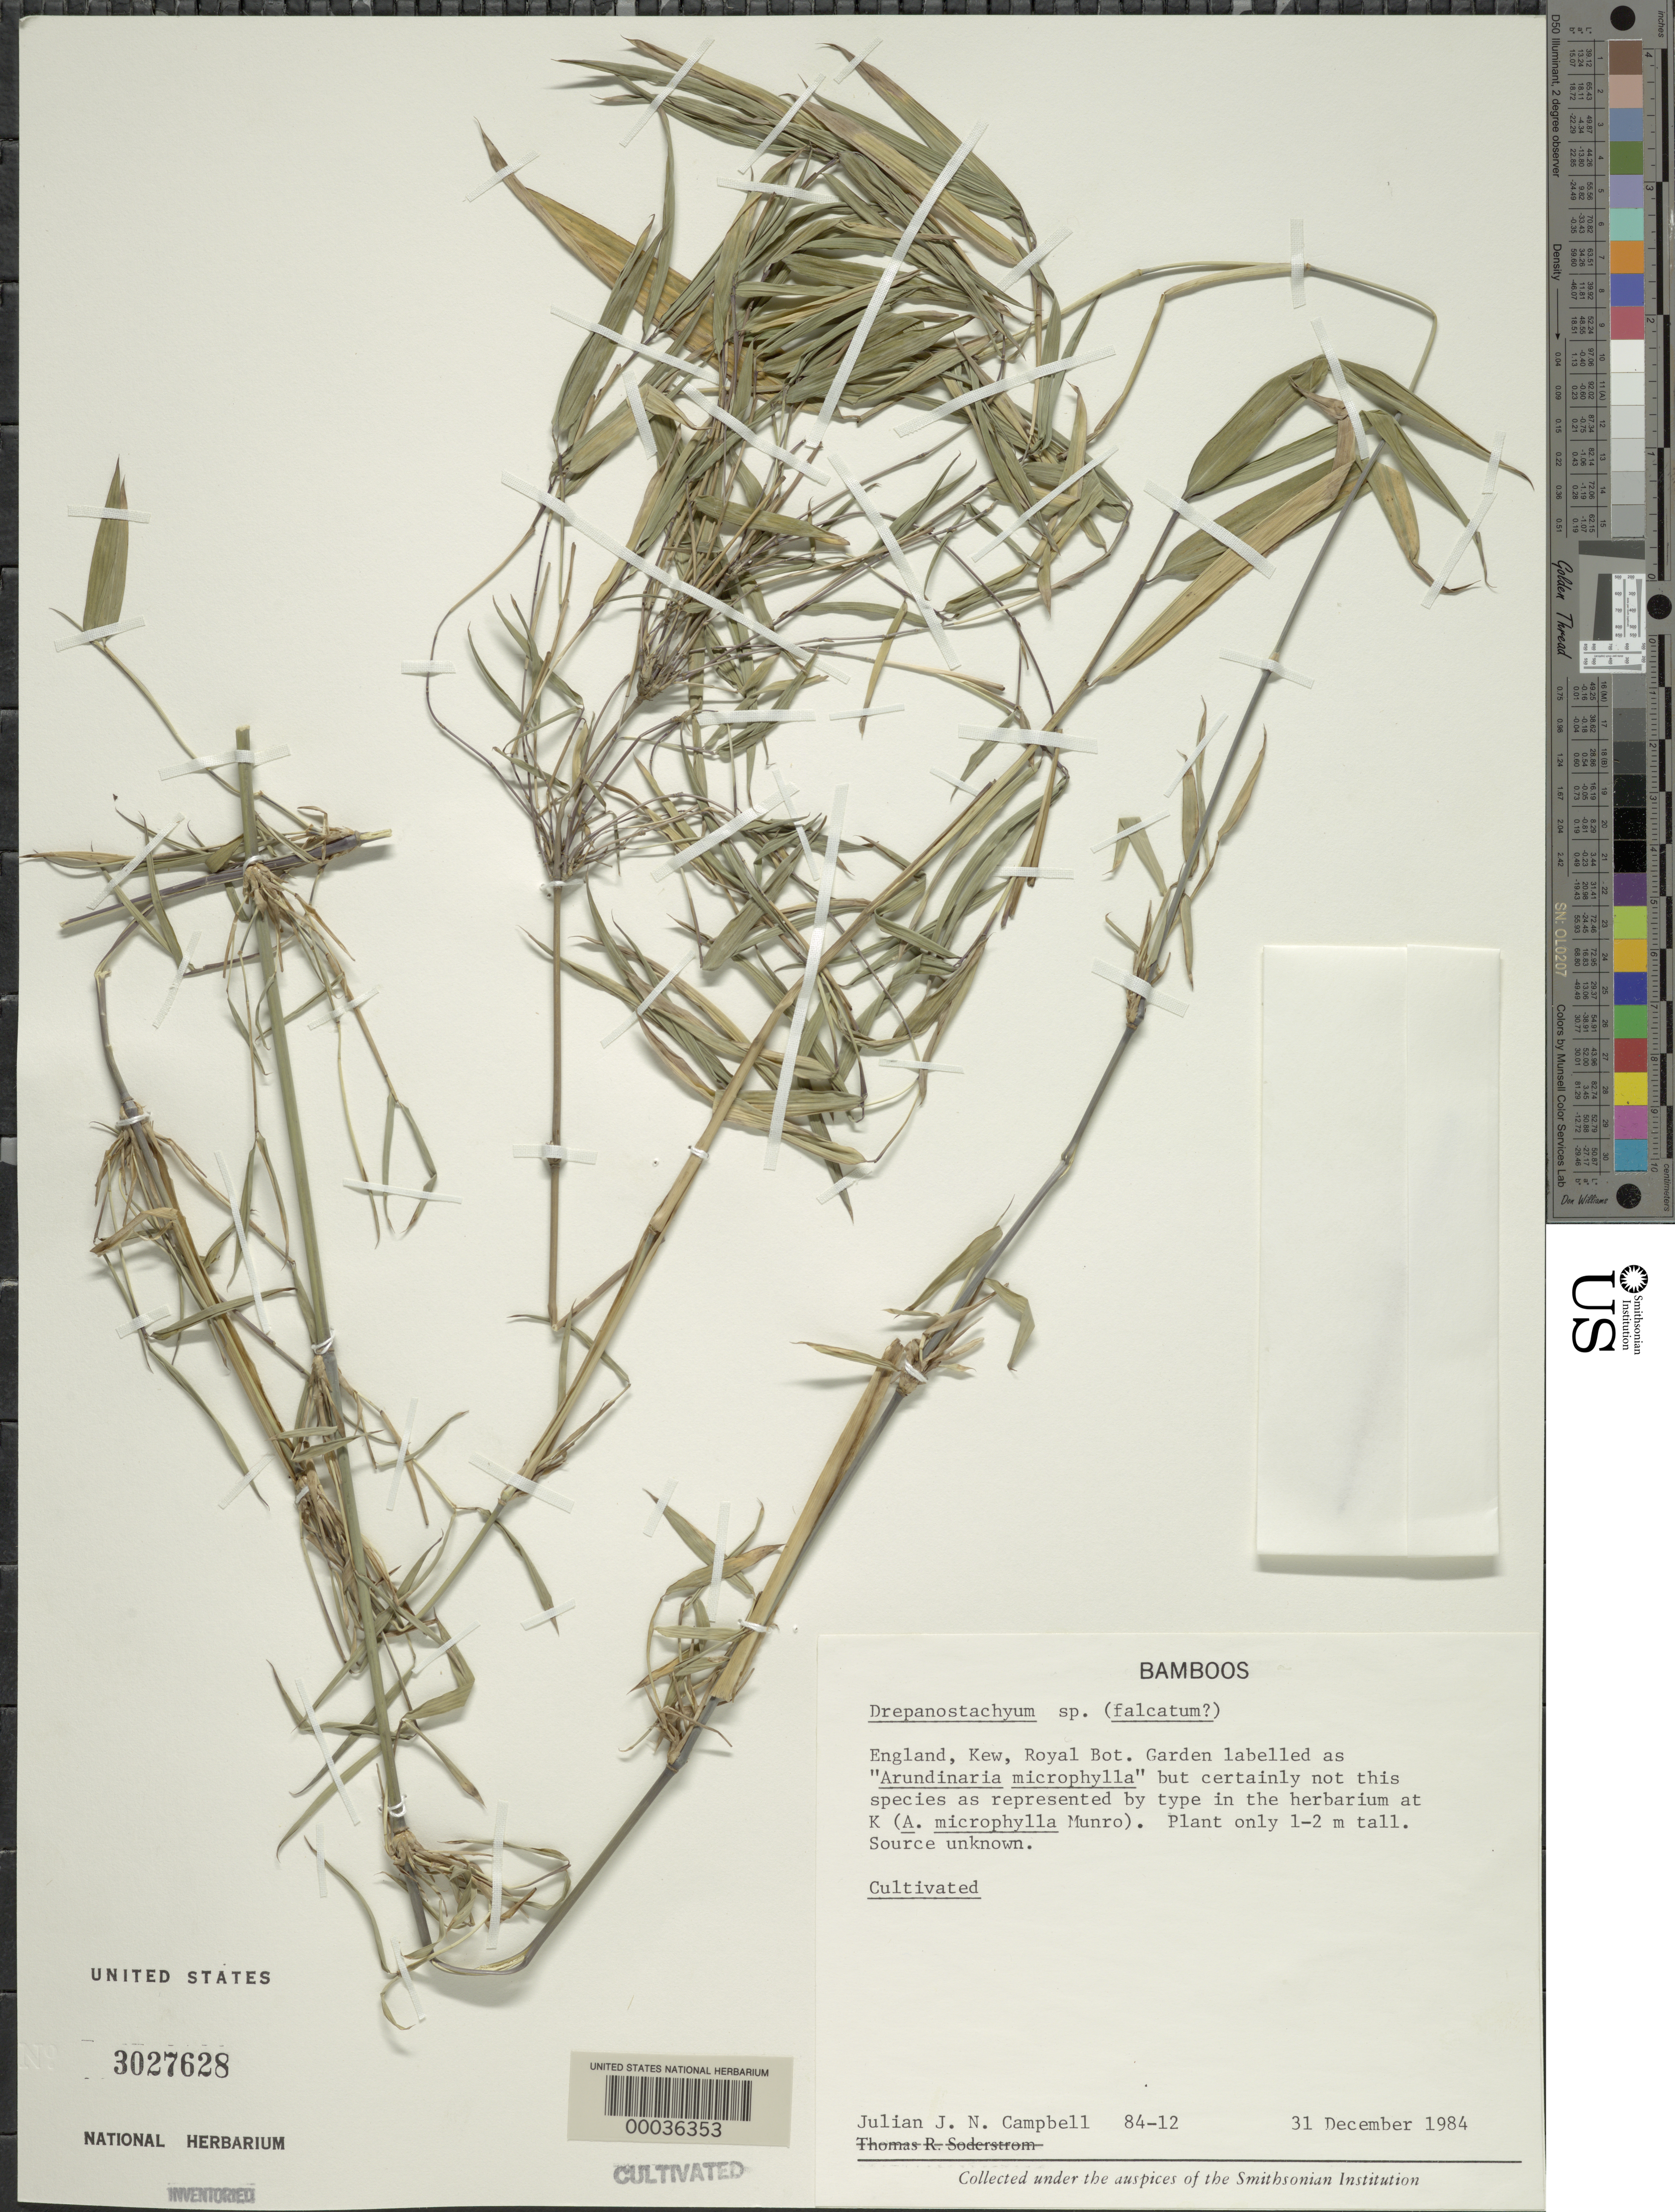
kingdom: Plantae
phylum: Tracheophyta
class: Liliopsida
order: Poales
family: Poaceae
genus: Drepanostachyum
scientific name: Drepanostachyum falconeri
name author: (Hook. f. ex Munro) Soderstr.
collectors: J. E. Campbell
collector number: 84-12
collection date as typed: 31 Dec 1984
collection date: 1984-12-31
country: United Kingdom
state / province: England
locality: Kew royal botanical garden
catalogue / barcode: US 3027628